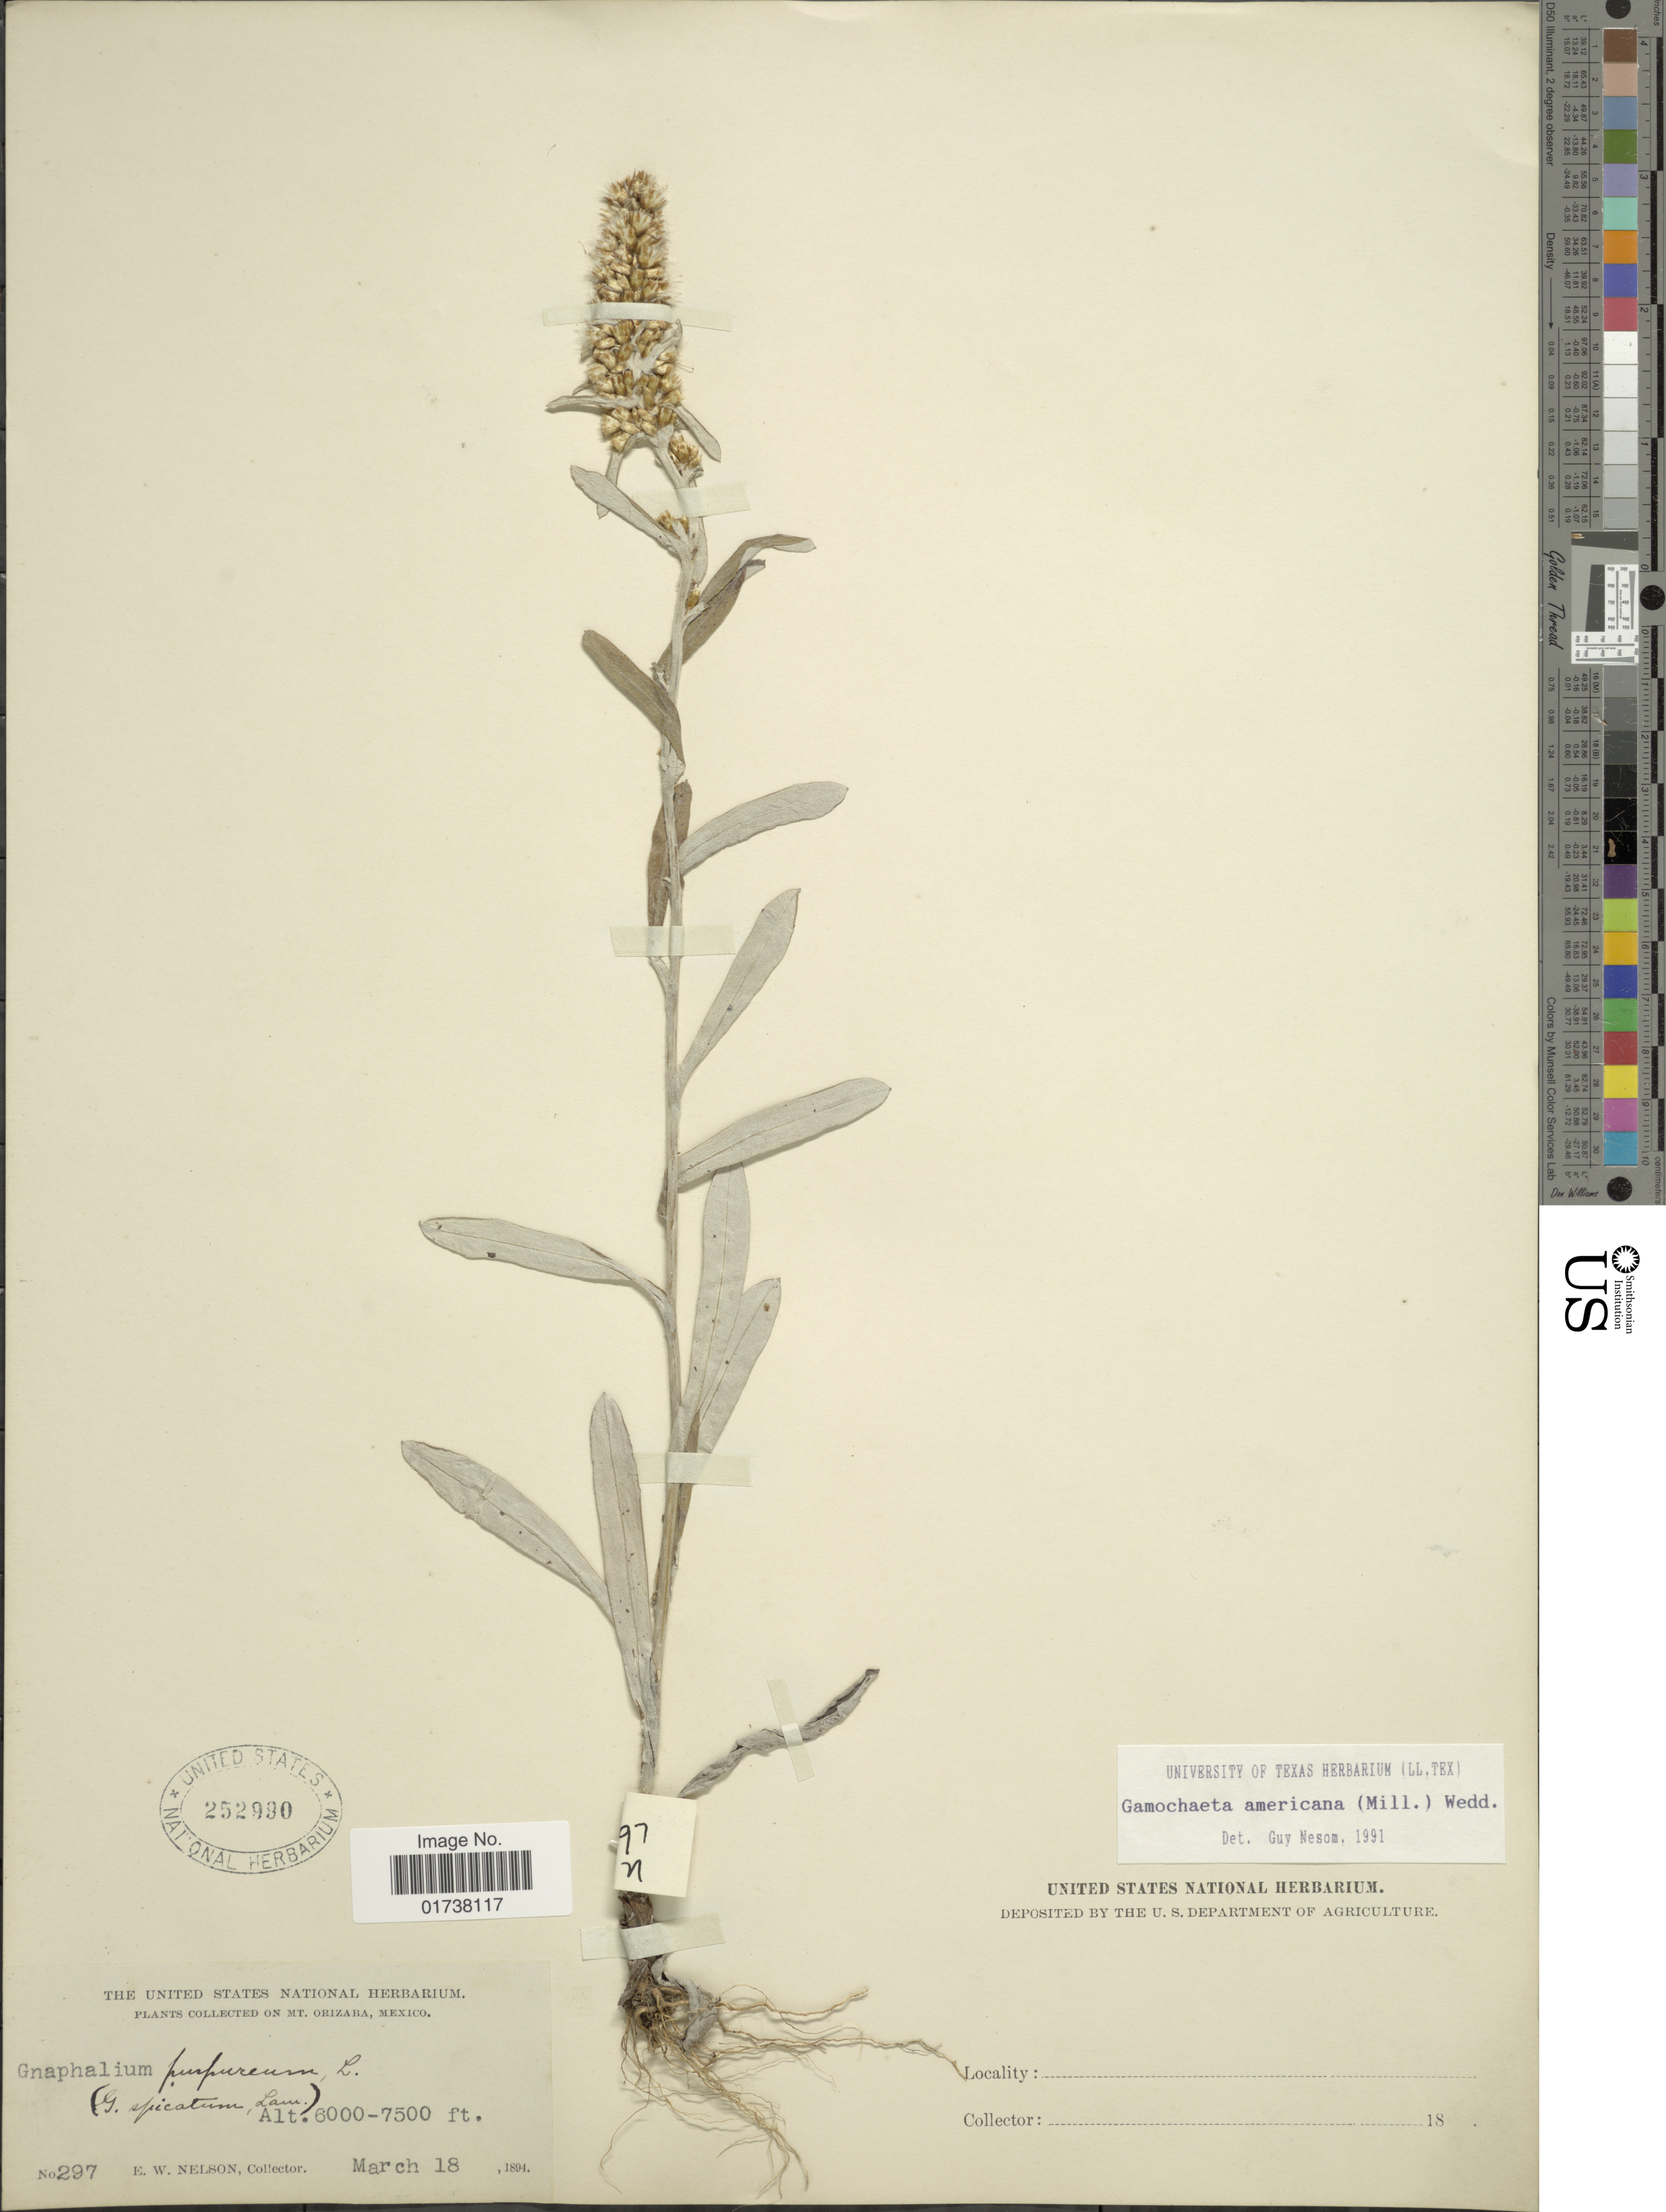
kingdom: Plantae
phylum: Tracheophyta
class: Magnoliopsida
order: Asterales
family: Asteraceae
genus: Gamochaeta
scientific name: Gamochaeta americana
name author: (Mill.) Wedd.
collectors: E. W. Nelson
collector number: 297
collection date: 1894-03-18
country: Mexico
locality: Mt. Orizaba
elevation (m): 1829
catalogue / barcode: US 252990